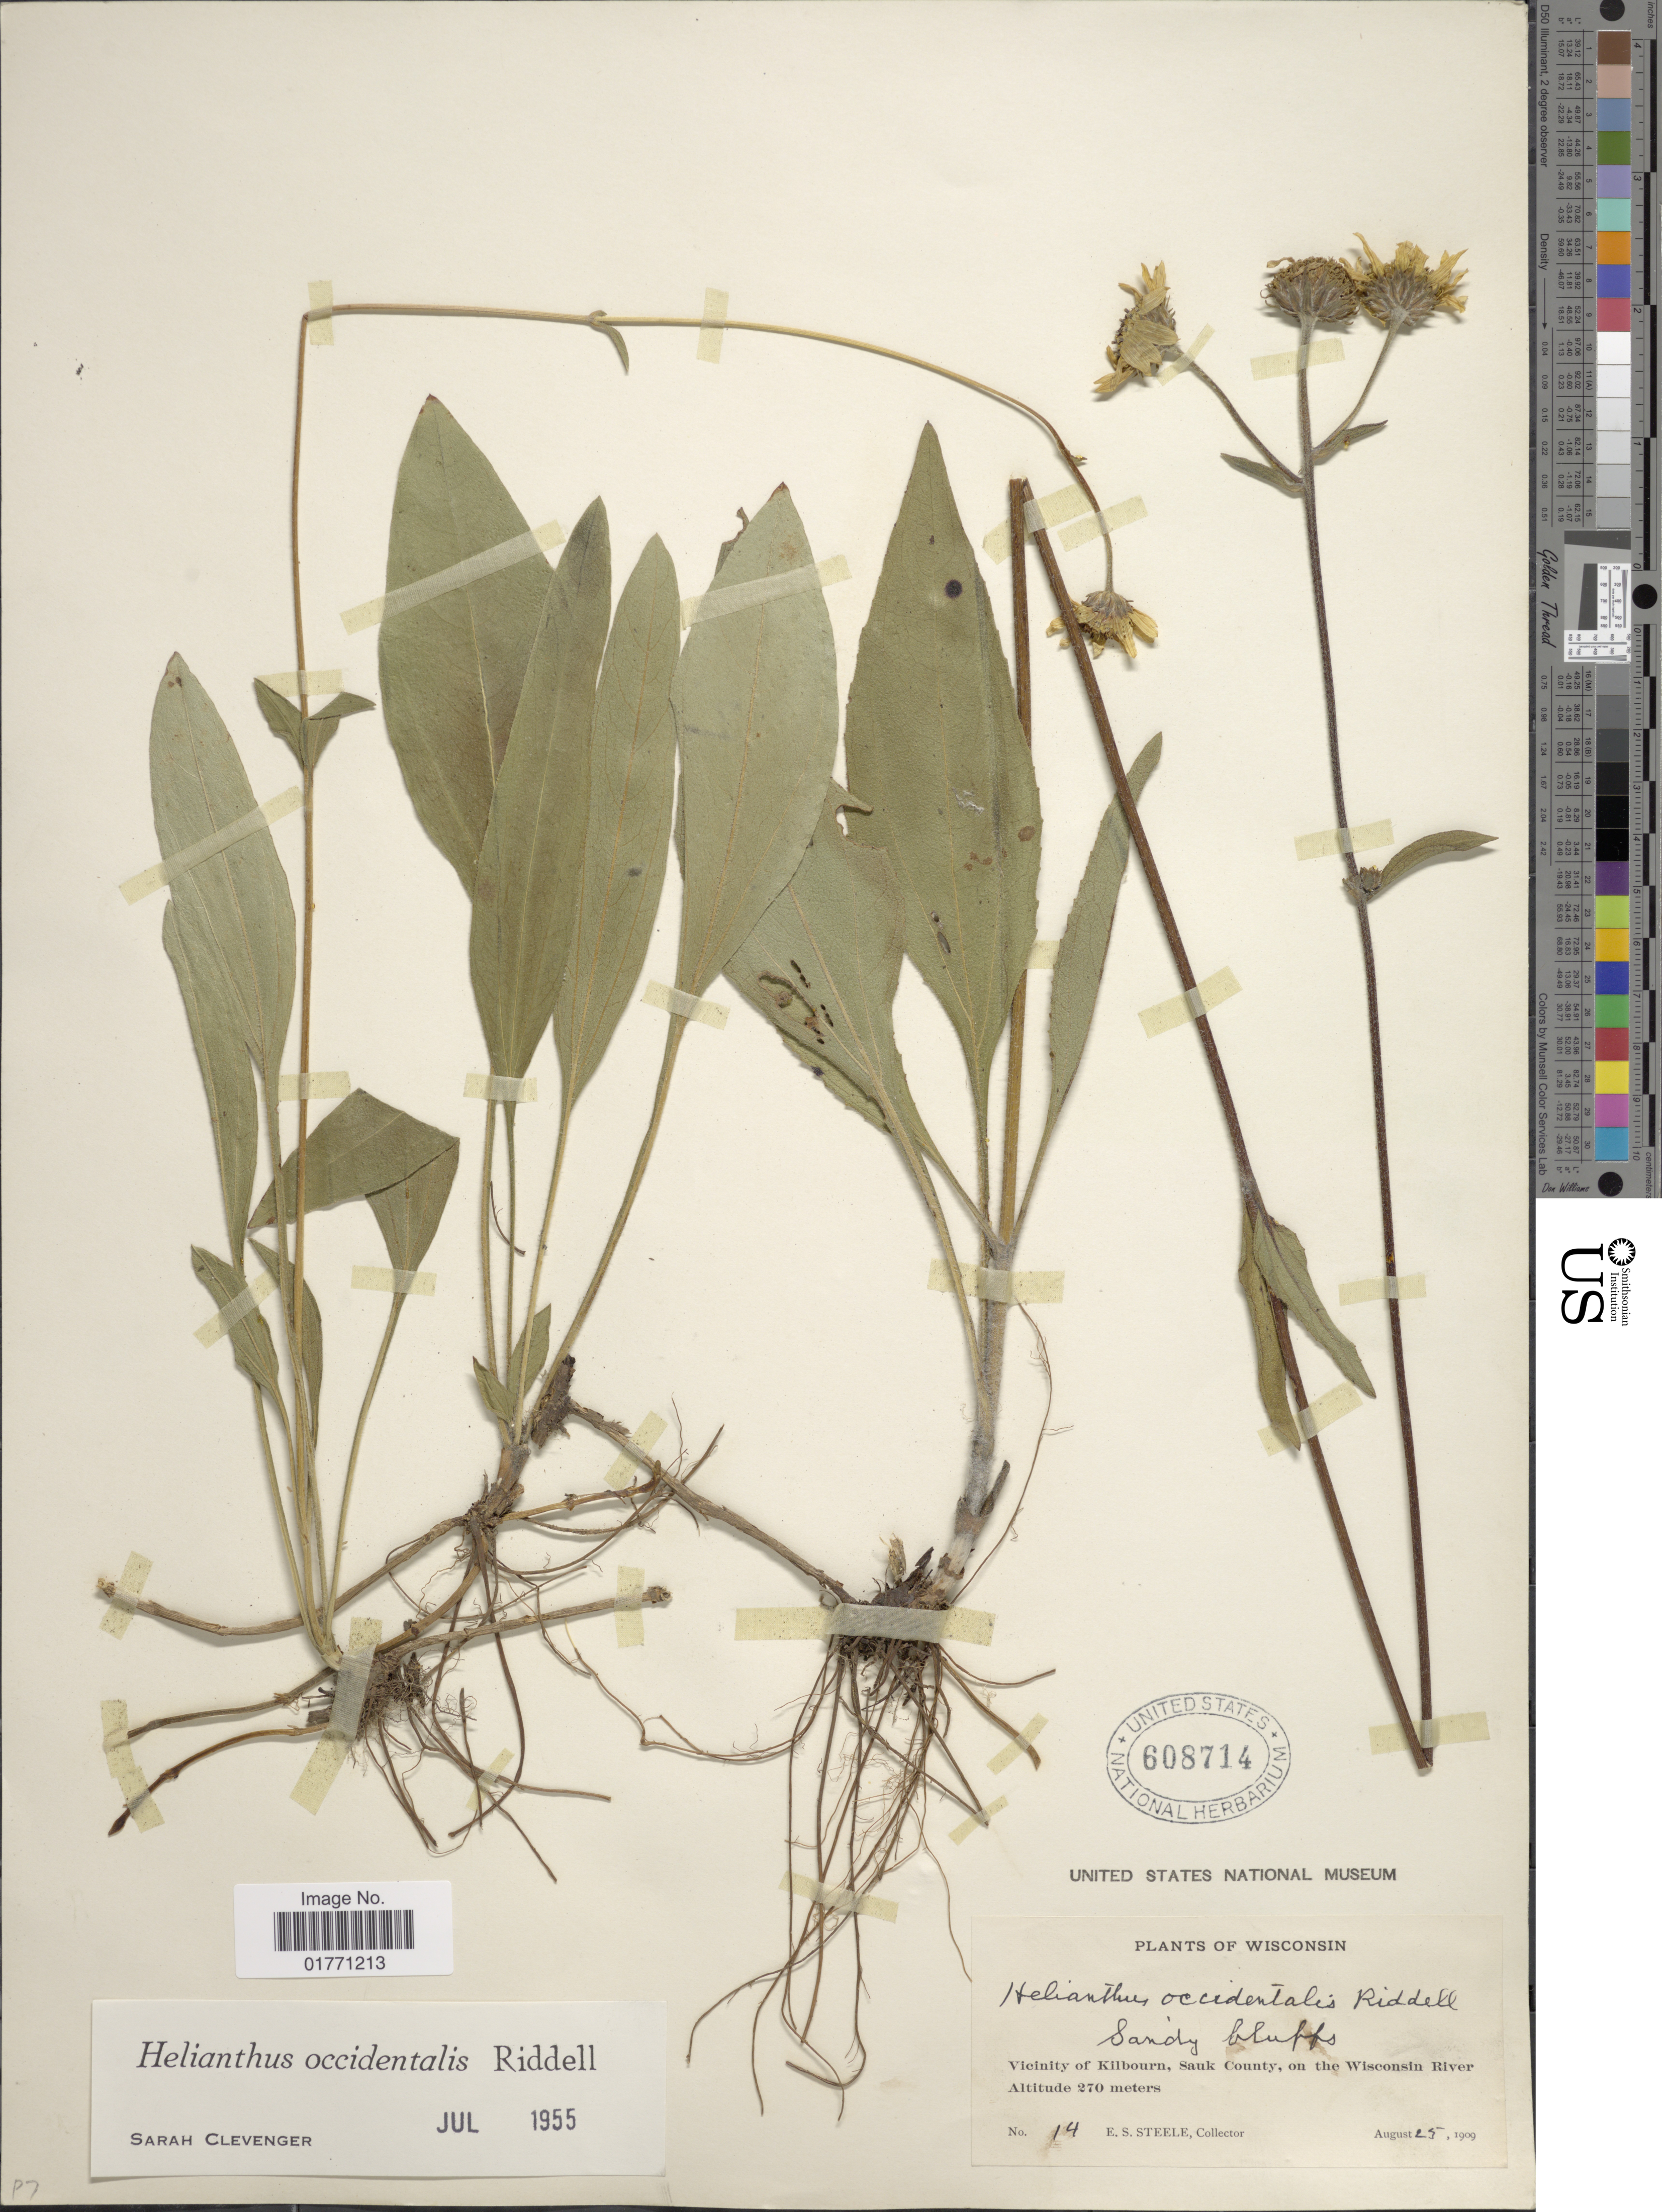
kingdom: Plantae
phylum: Tracheophyta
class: Magnoliopsida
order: Asterales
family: Asteraceae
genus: Helianthus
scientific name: Helianthus occidentalis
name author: Riddell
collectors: E. Steele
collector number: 14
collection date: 1909-08-25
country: United States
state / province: Wisconsin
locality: Sandy bluffs, vicinity of Kilbourn, Sauk County, on the Wisconsin River.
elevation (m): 270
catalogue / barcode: US 608714